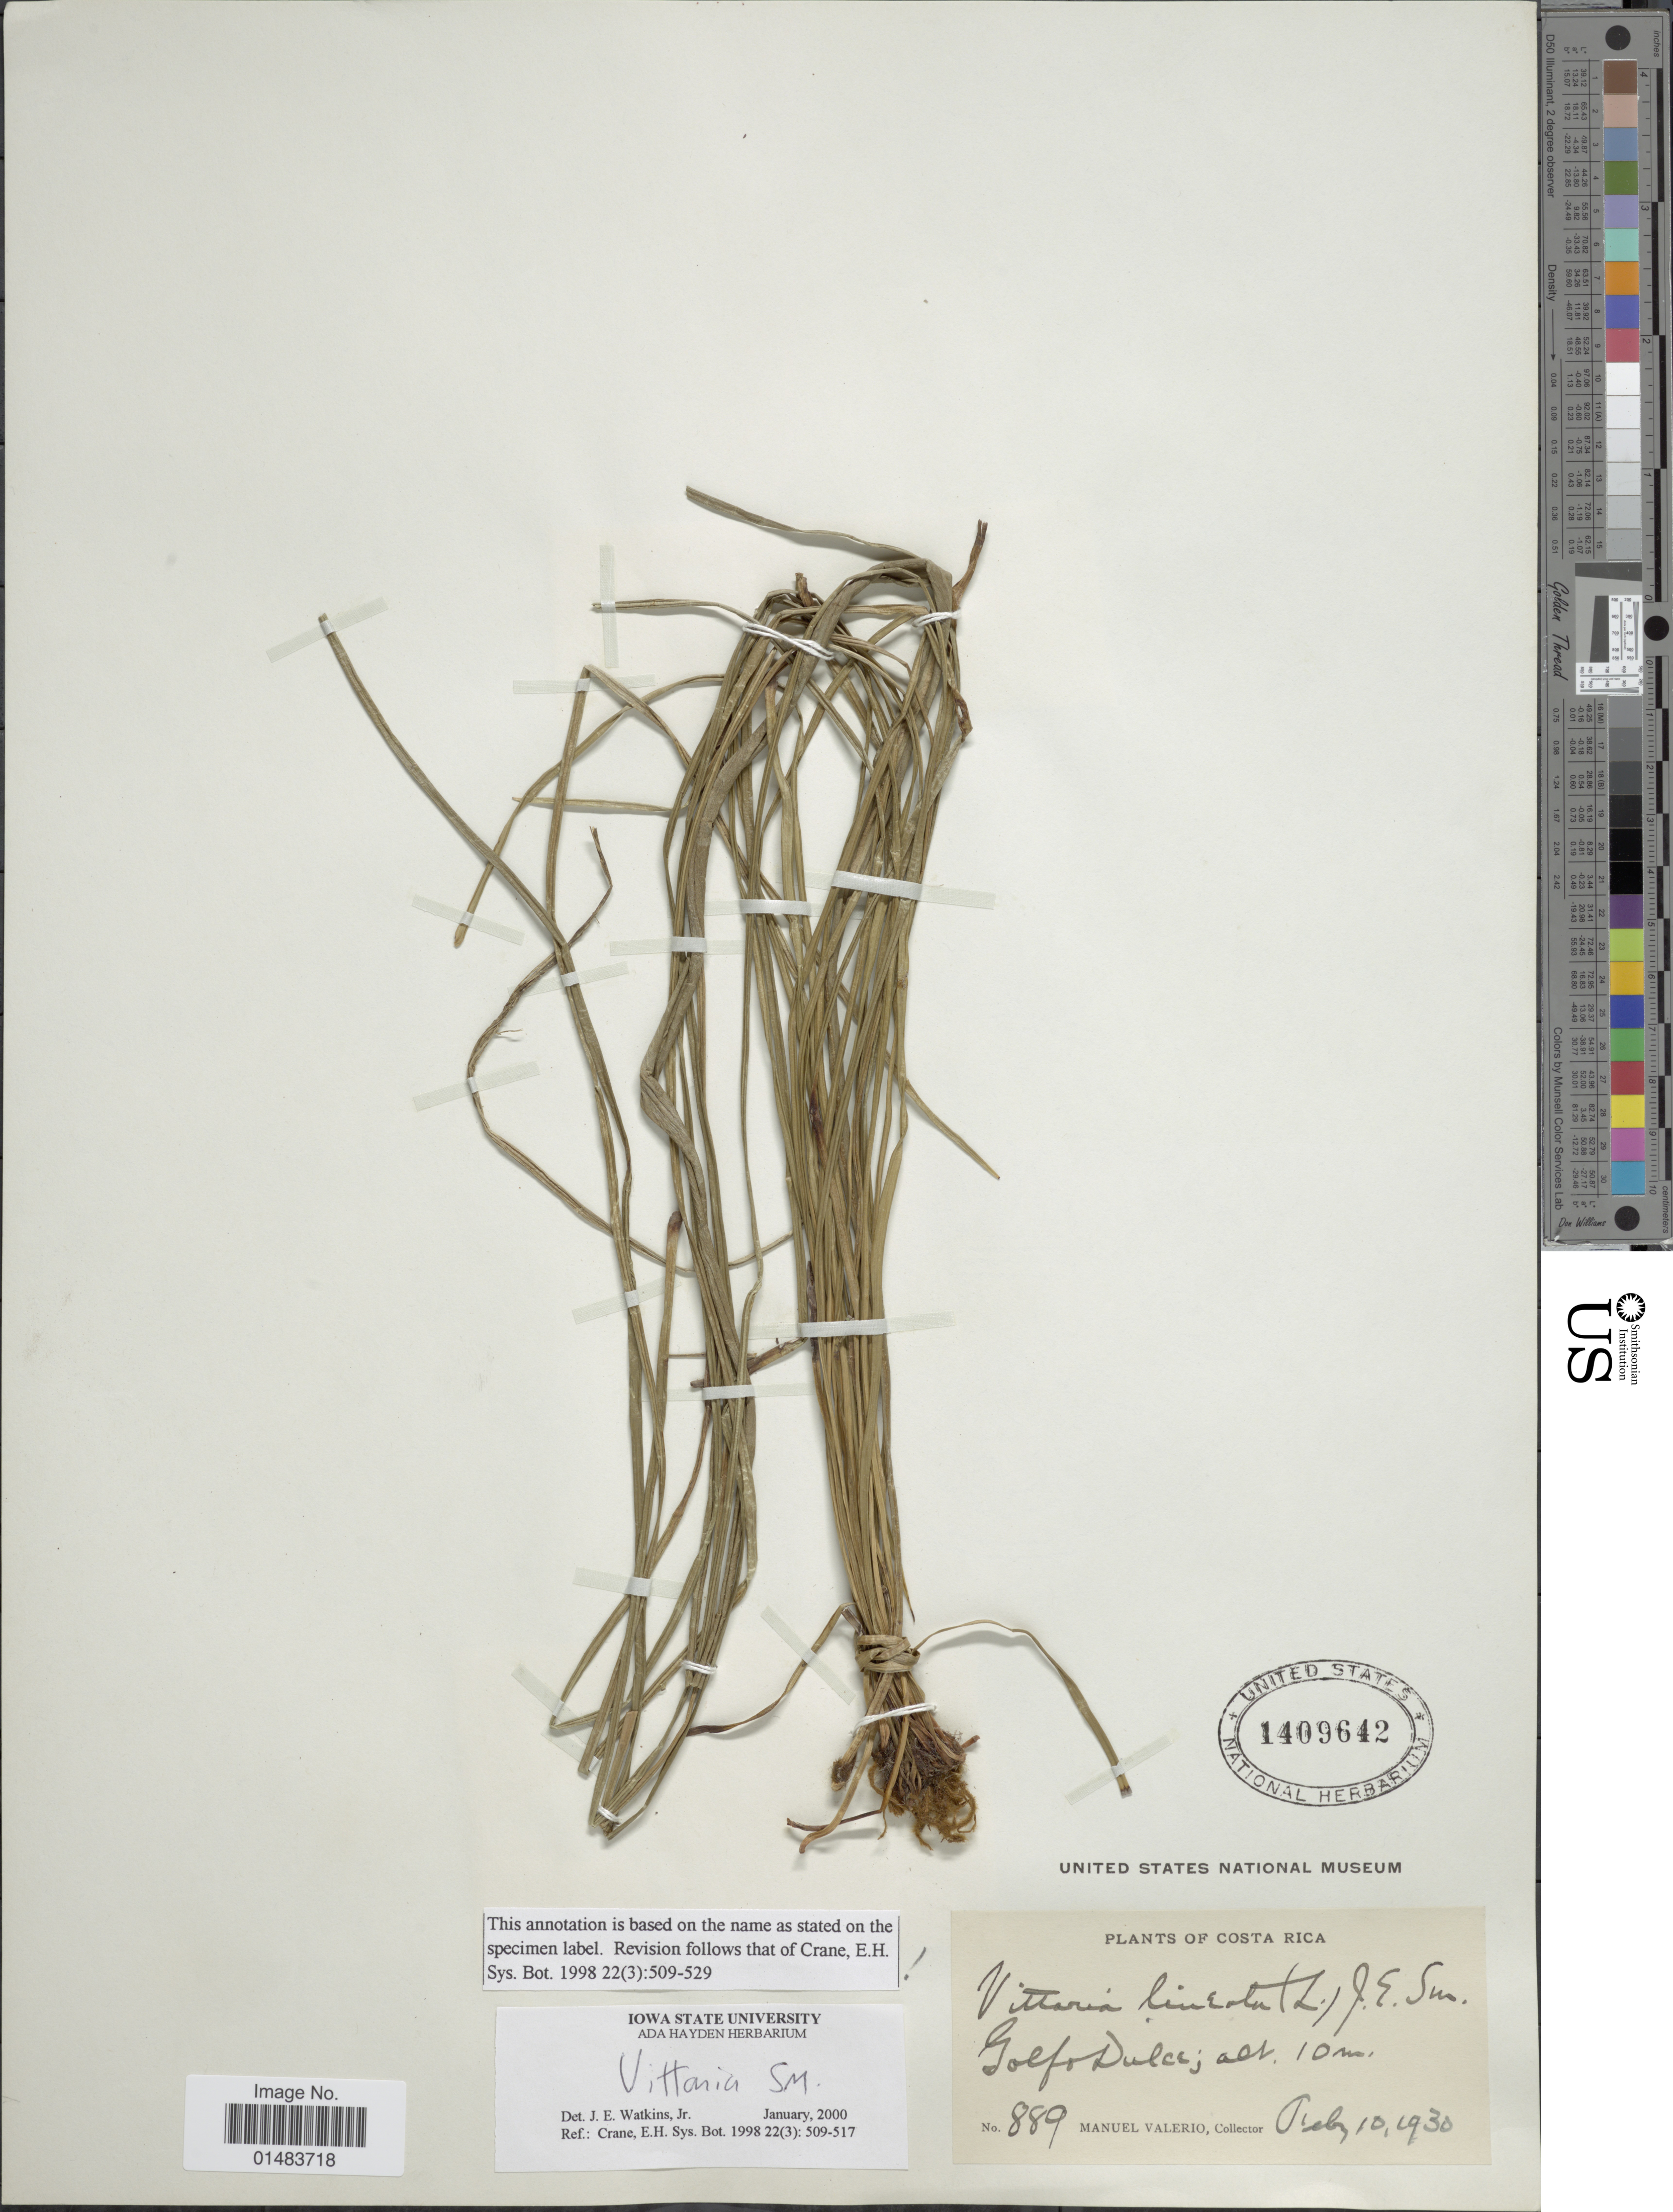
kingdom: Plantae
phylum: Tracheophyta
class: Polypodiopsida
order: Polypodiales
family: Pteridaceae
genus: Vittaria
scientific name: Vittaria lineata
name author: (L.) Sm.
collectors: M. Valerio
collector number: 889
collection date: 1930-02-10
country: Costa Rica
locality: Golf of Dulce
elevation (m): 10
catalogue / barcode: US 1409642